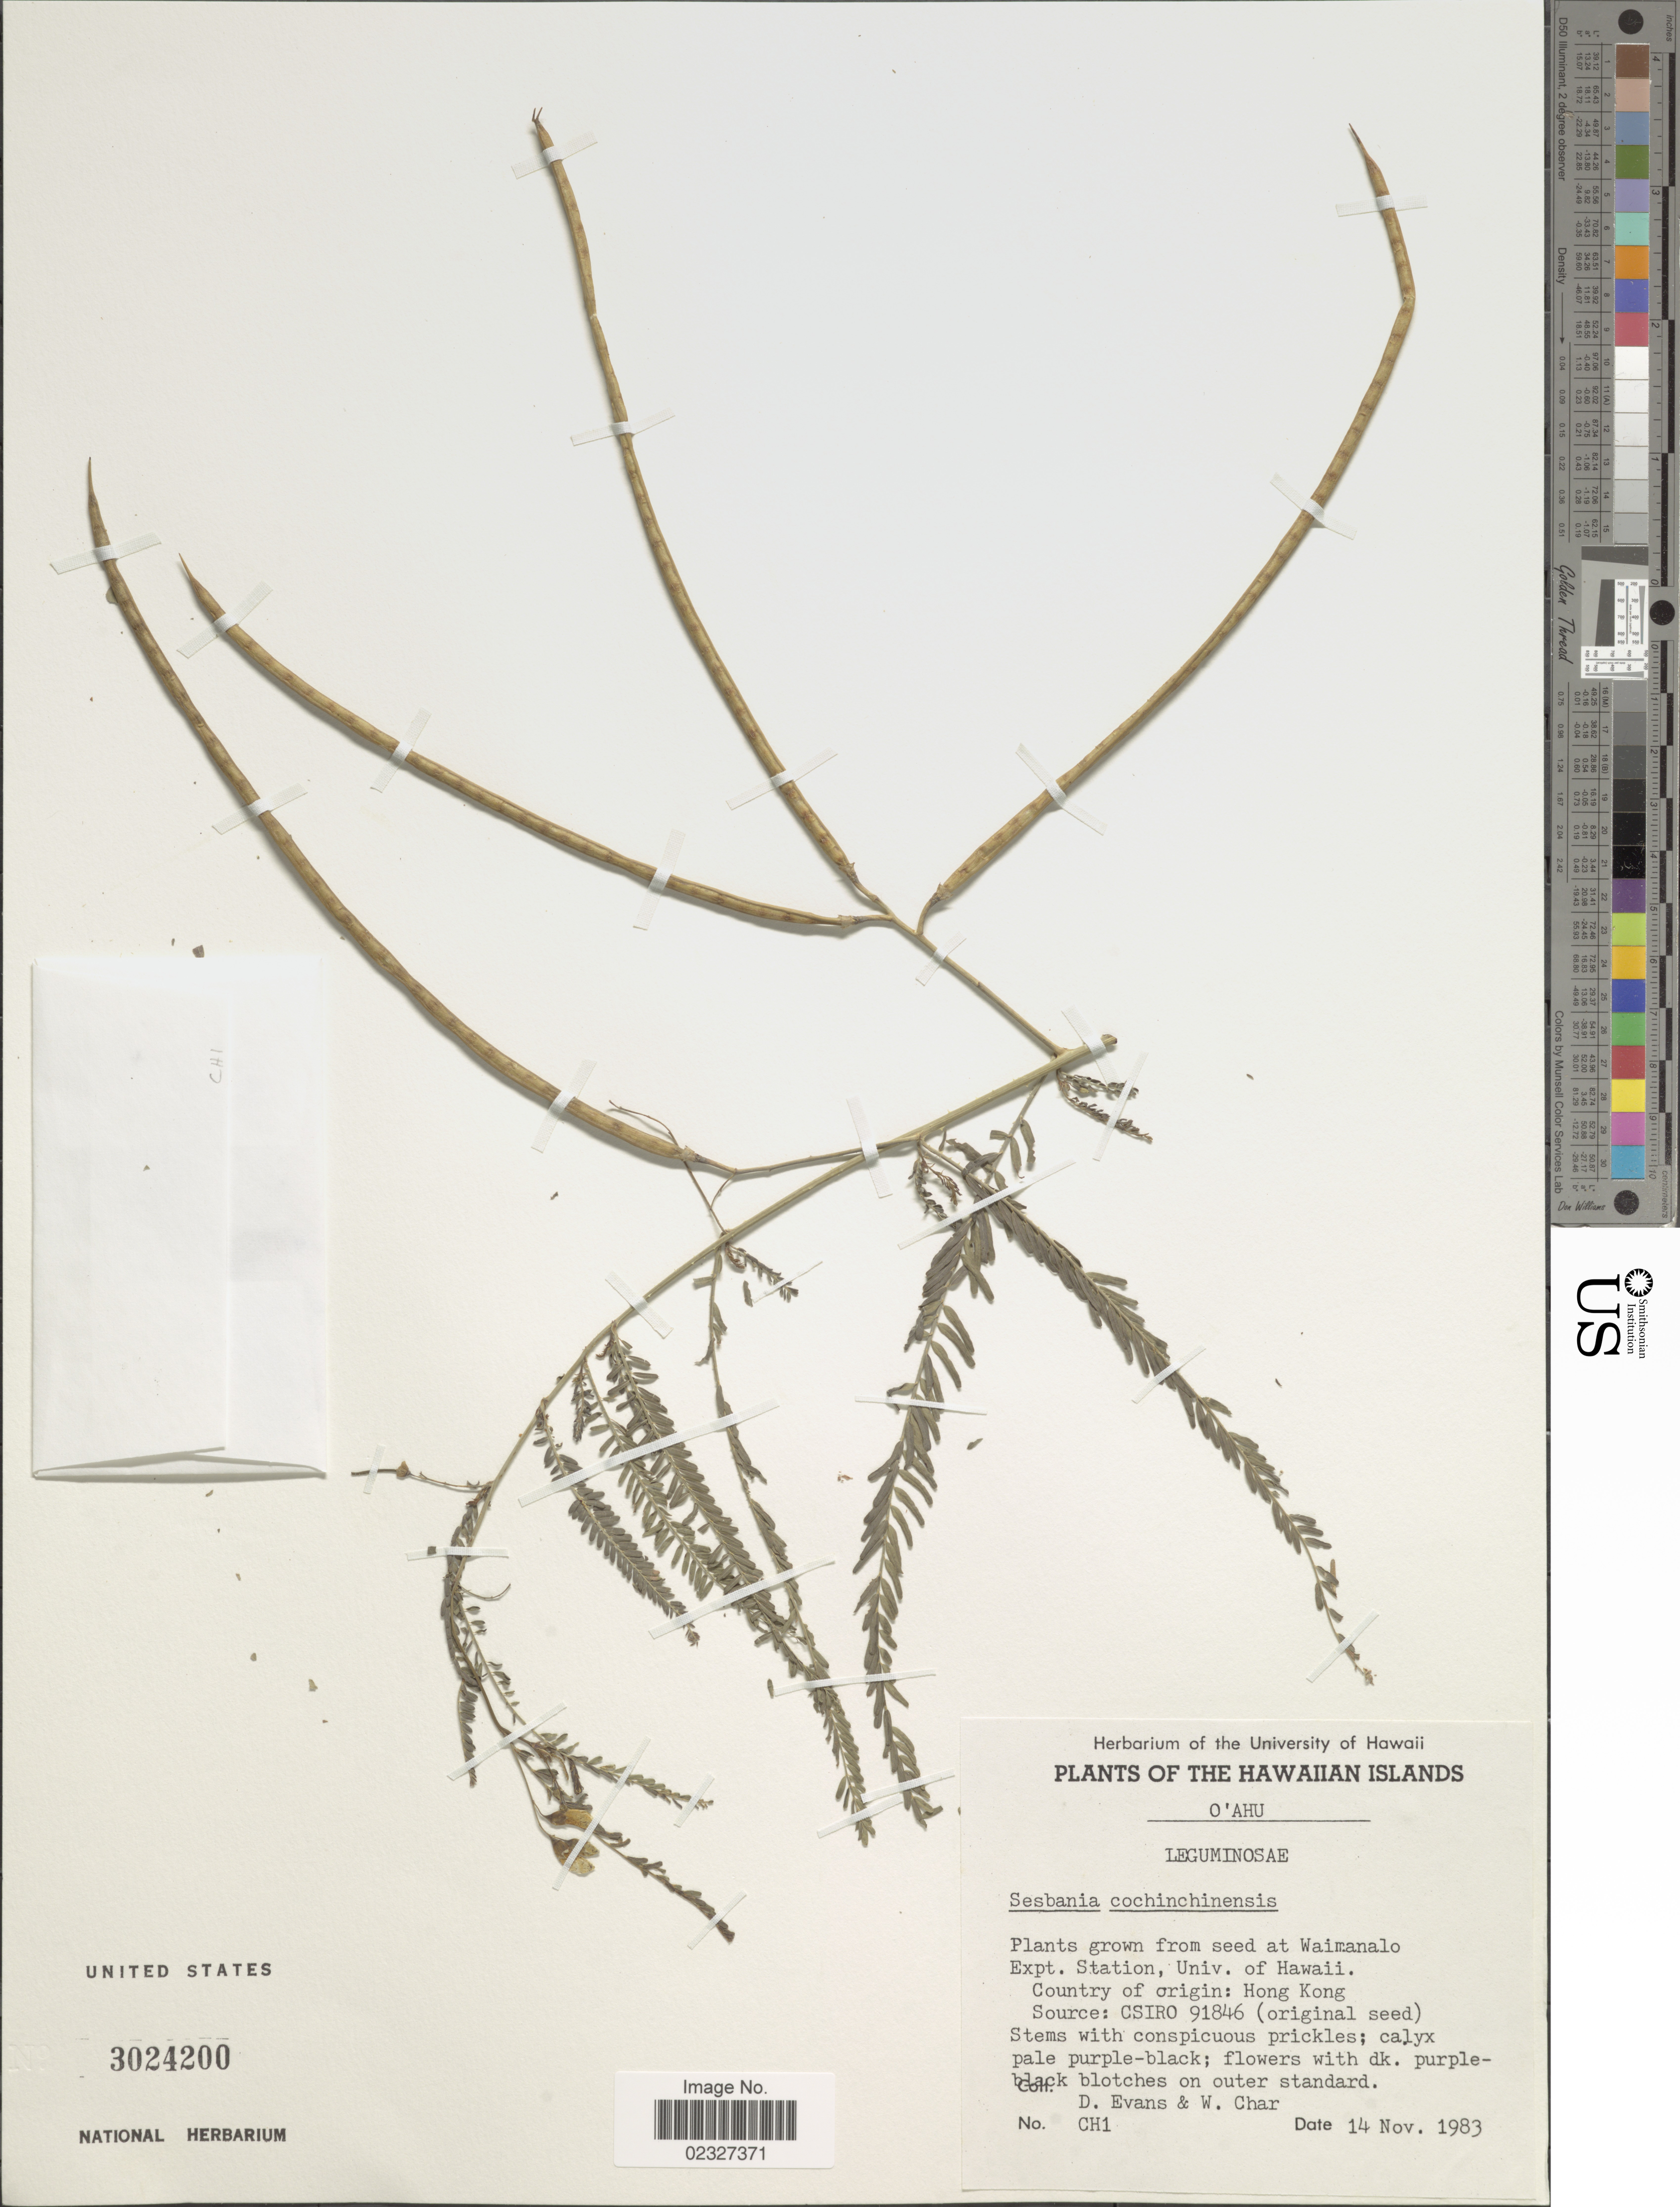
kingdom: Plantae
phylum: Tracheophyta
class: Magnoliopsida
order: Fabales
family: Fabaceae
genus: Sesbania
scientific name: Sesbania cochinchinensis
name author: DC.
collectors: D. Evans & W. Char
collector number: CH1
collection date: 1983-11-14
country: United States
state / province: Hawaii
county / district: Honolulu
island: Oahu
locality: Waimanalo Expt. Station, Univ. of Hawaii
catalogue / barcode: US 3024200